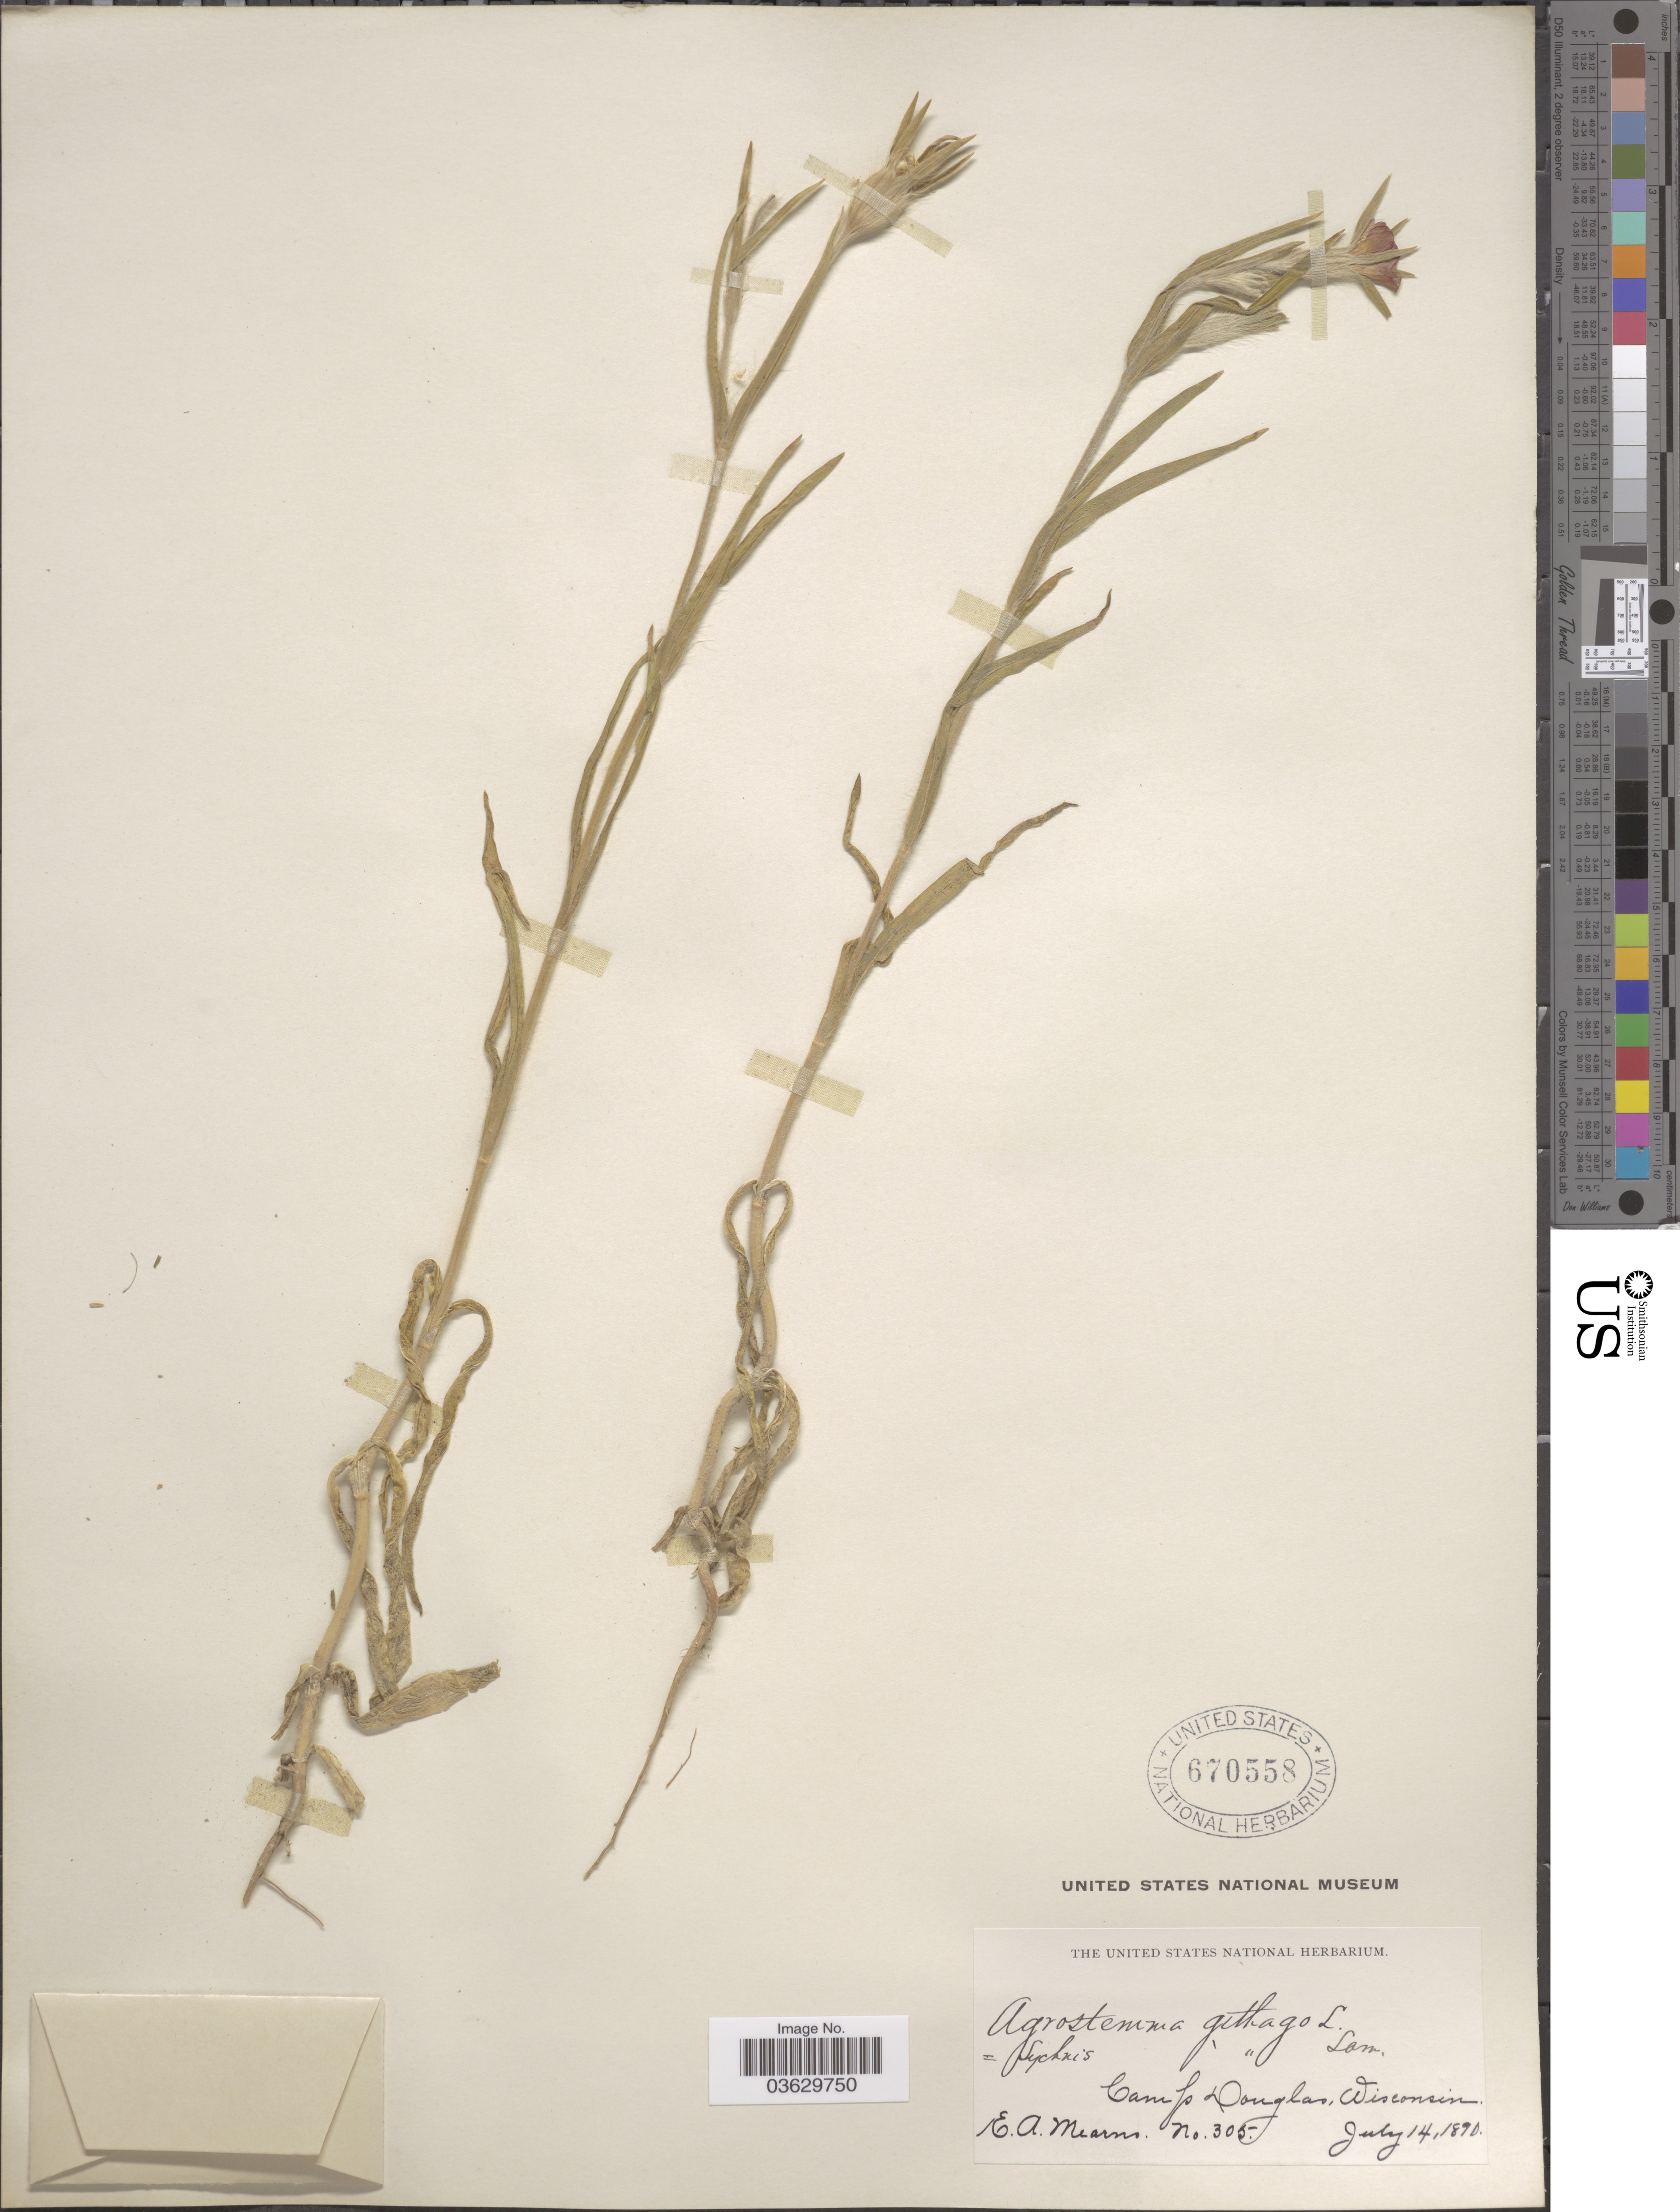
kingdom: Plantae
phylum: Tracheophyta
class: Magnoliopsida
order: Caryophyllales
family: Caryophyllaceae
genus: Agrostemma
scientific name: Agrostemma githago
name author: L.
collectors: E. A. Mearns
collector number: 305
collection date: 1890-07-14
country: United States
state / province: Wisconsin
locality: Camp Douglas.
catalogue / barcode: US 670558